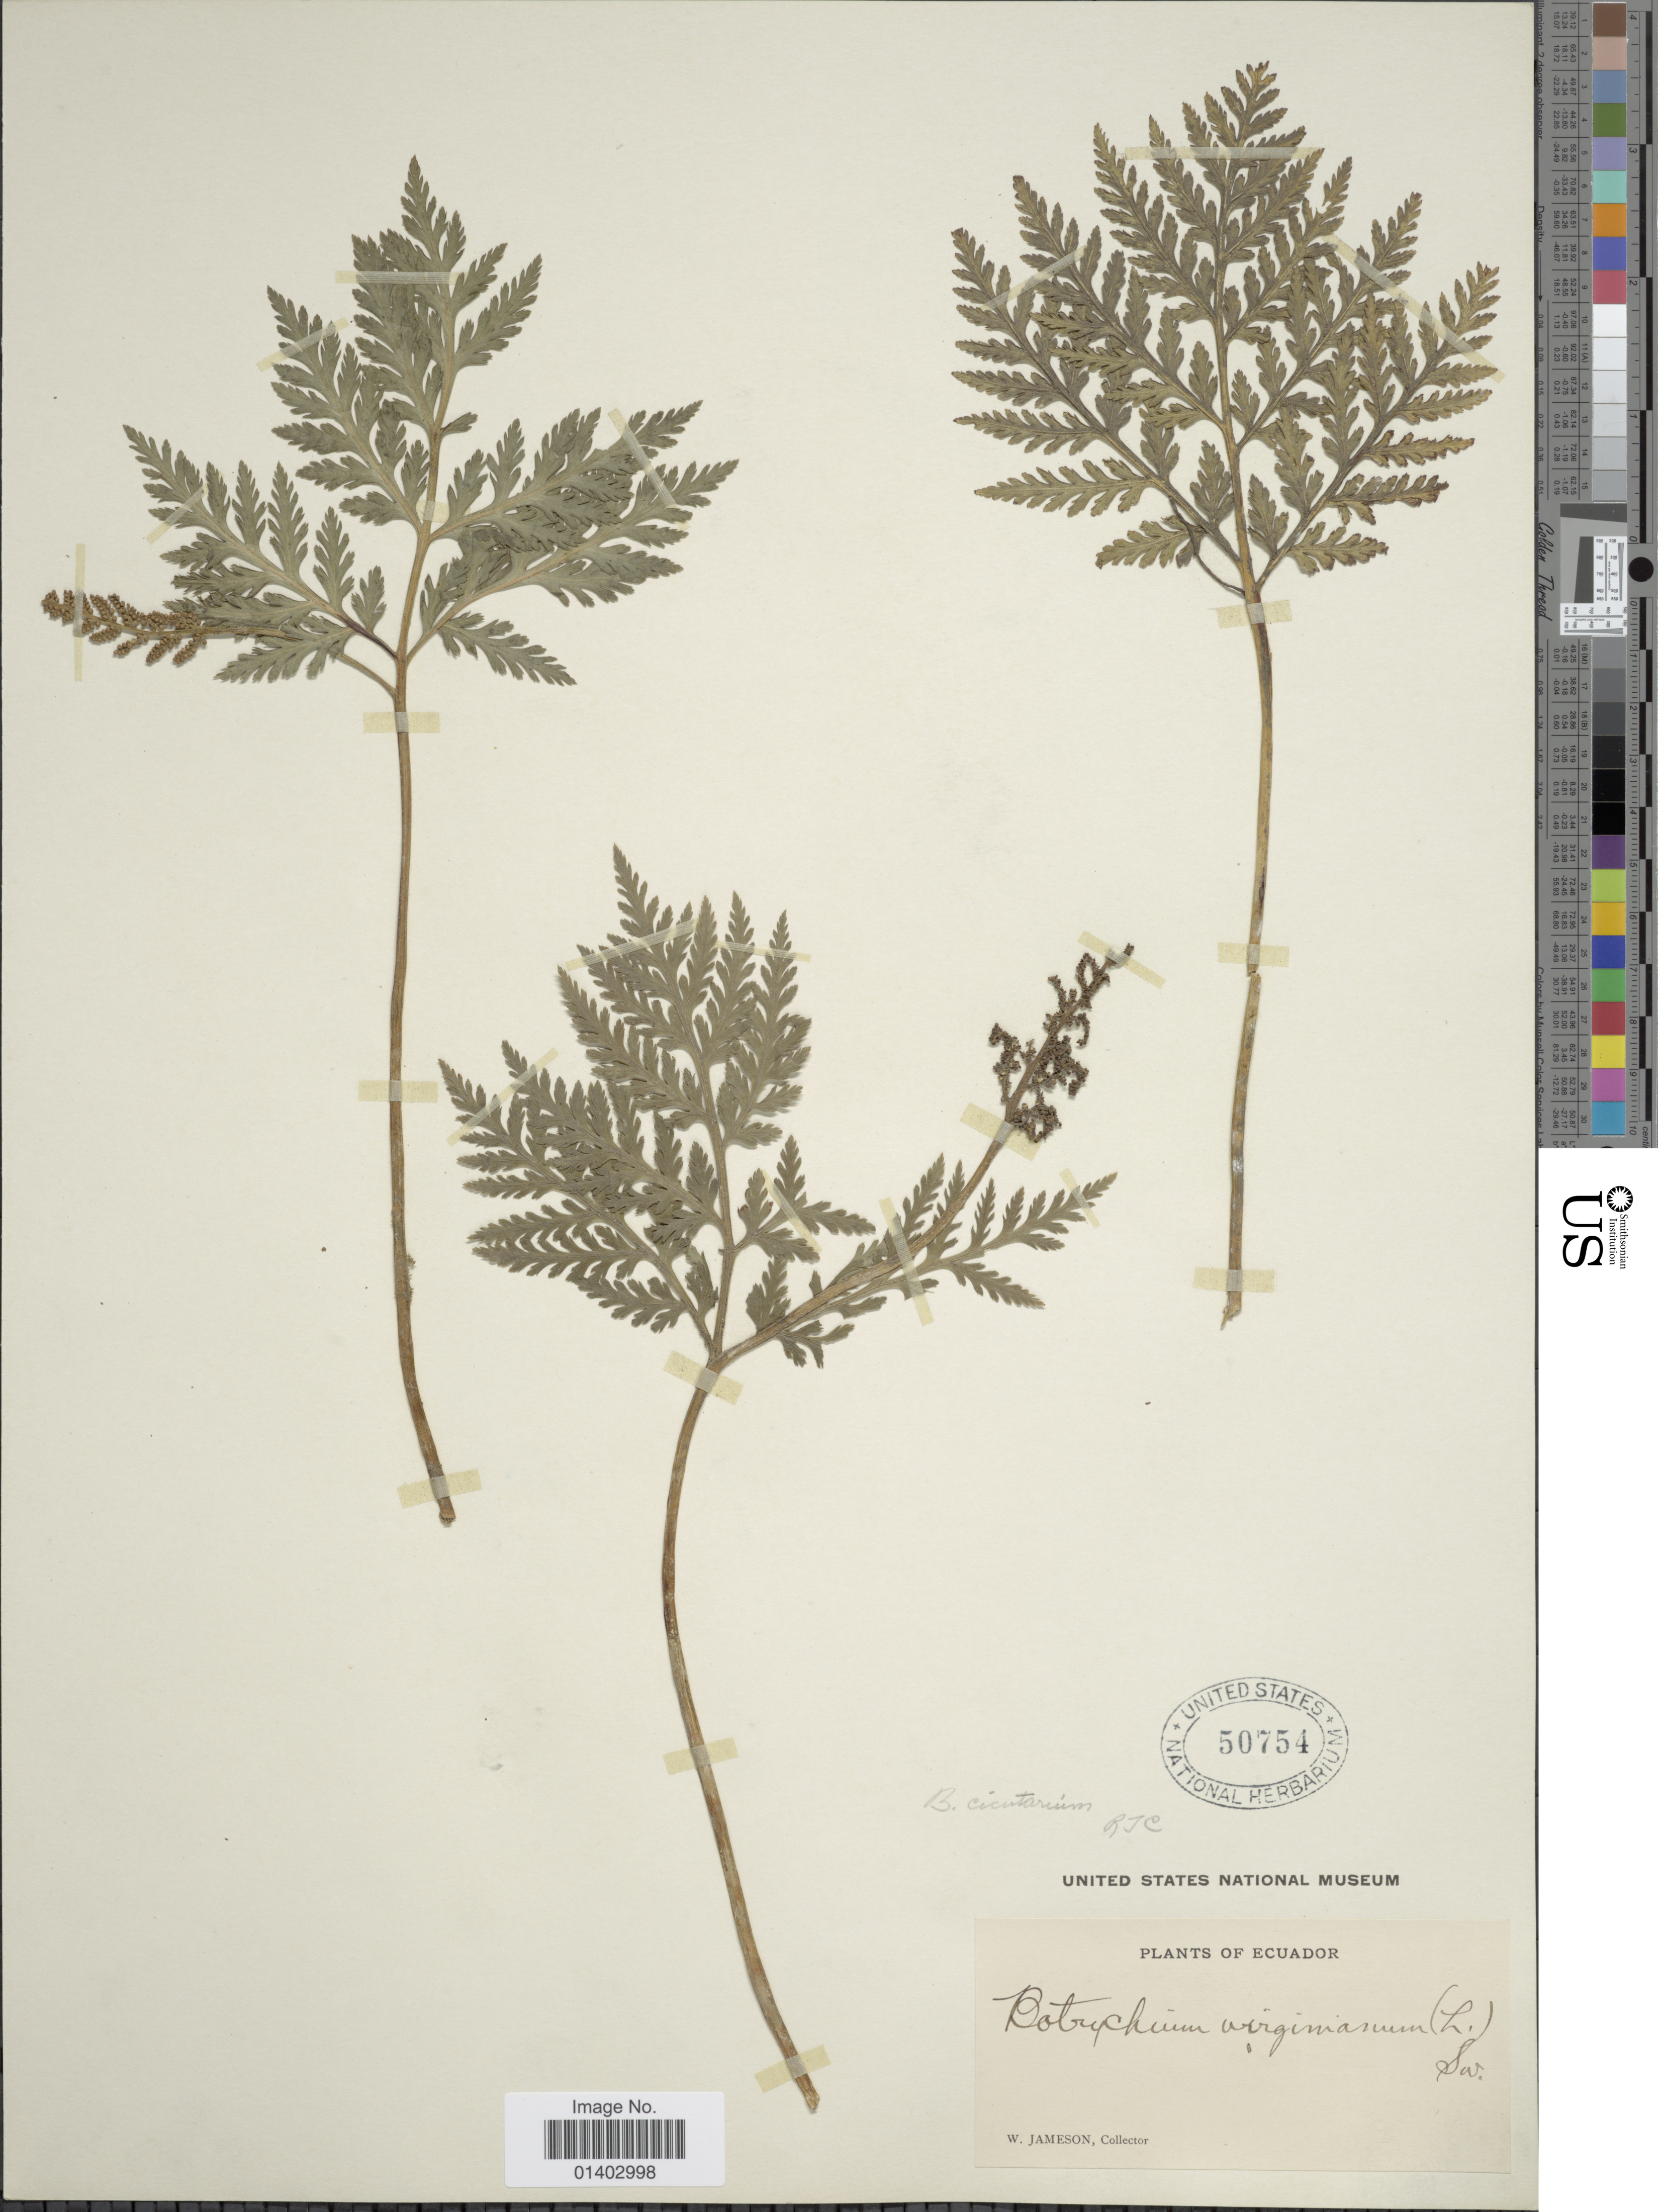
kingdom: Plantae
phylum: Tracheophyta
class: Polypodiopsida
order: Ophioglossales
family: Ophioglossaceae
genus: Botrychium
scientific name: Botrychium virginianum var. mexicanum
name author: Hook. & Grev.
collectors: W. Jameson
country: Ecuador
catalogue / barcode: US 50754